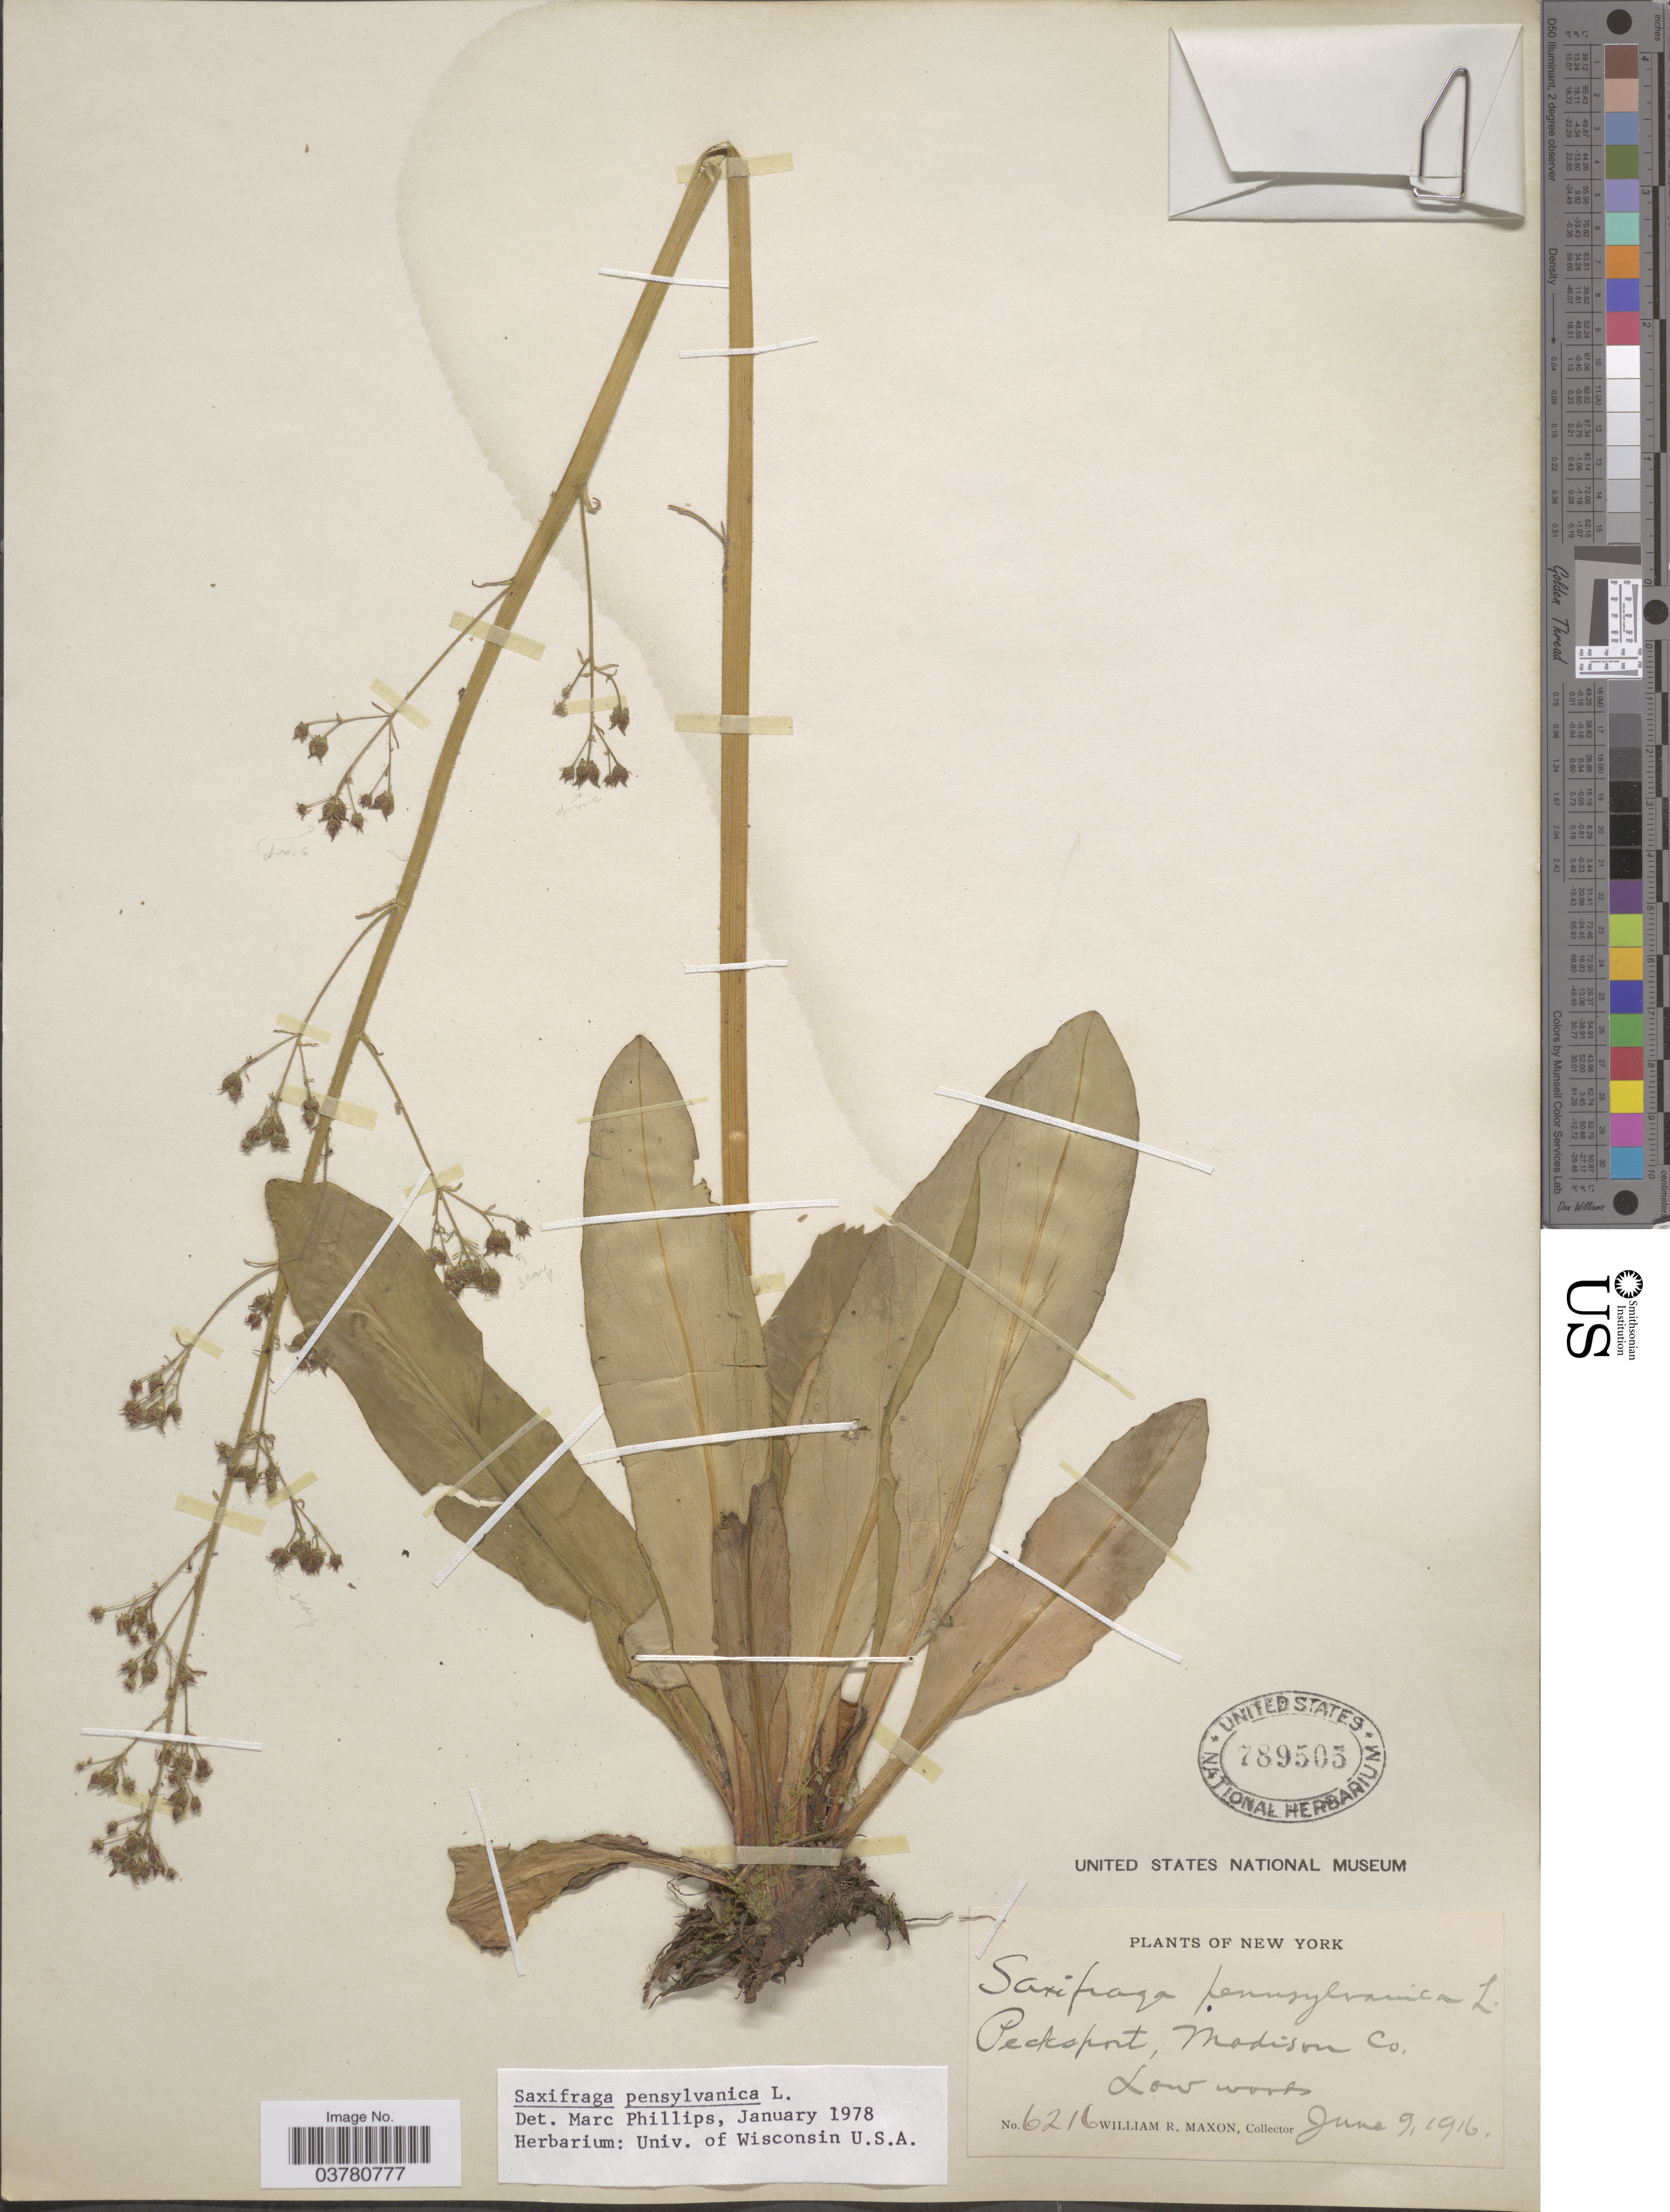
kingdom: Plantae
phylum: Tracheophyta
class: Magnoliopsida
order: Saxifragales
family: Saxifragaceae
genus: Micranthes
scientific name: Micranthes pensylvanica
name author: (L.) Haw.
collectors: W. R. Maxon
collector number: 6216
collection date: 1916-06-09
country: United States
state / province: New York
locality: Pecksport, Madison Co.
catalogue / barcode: US 789505